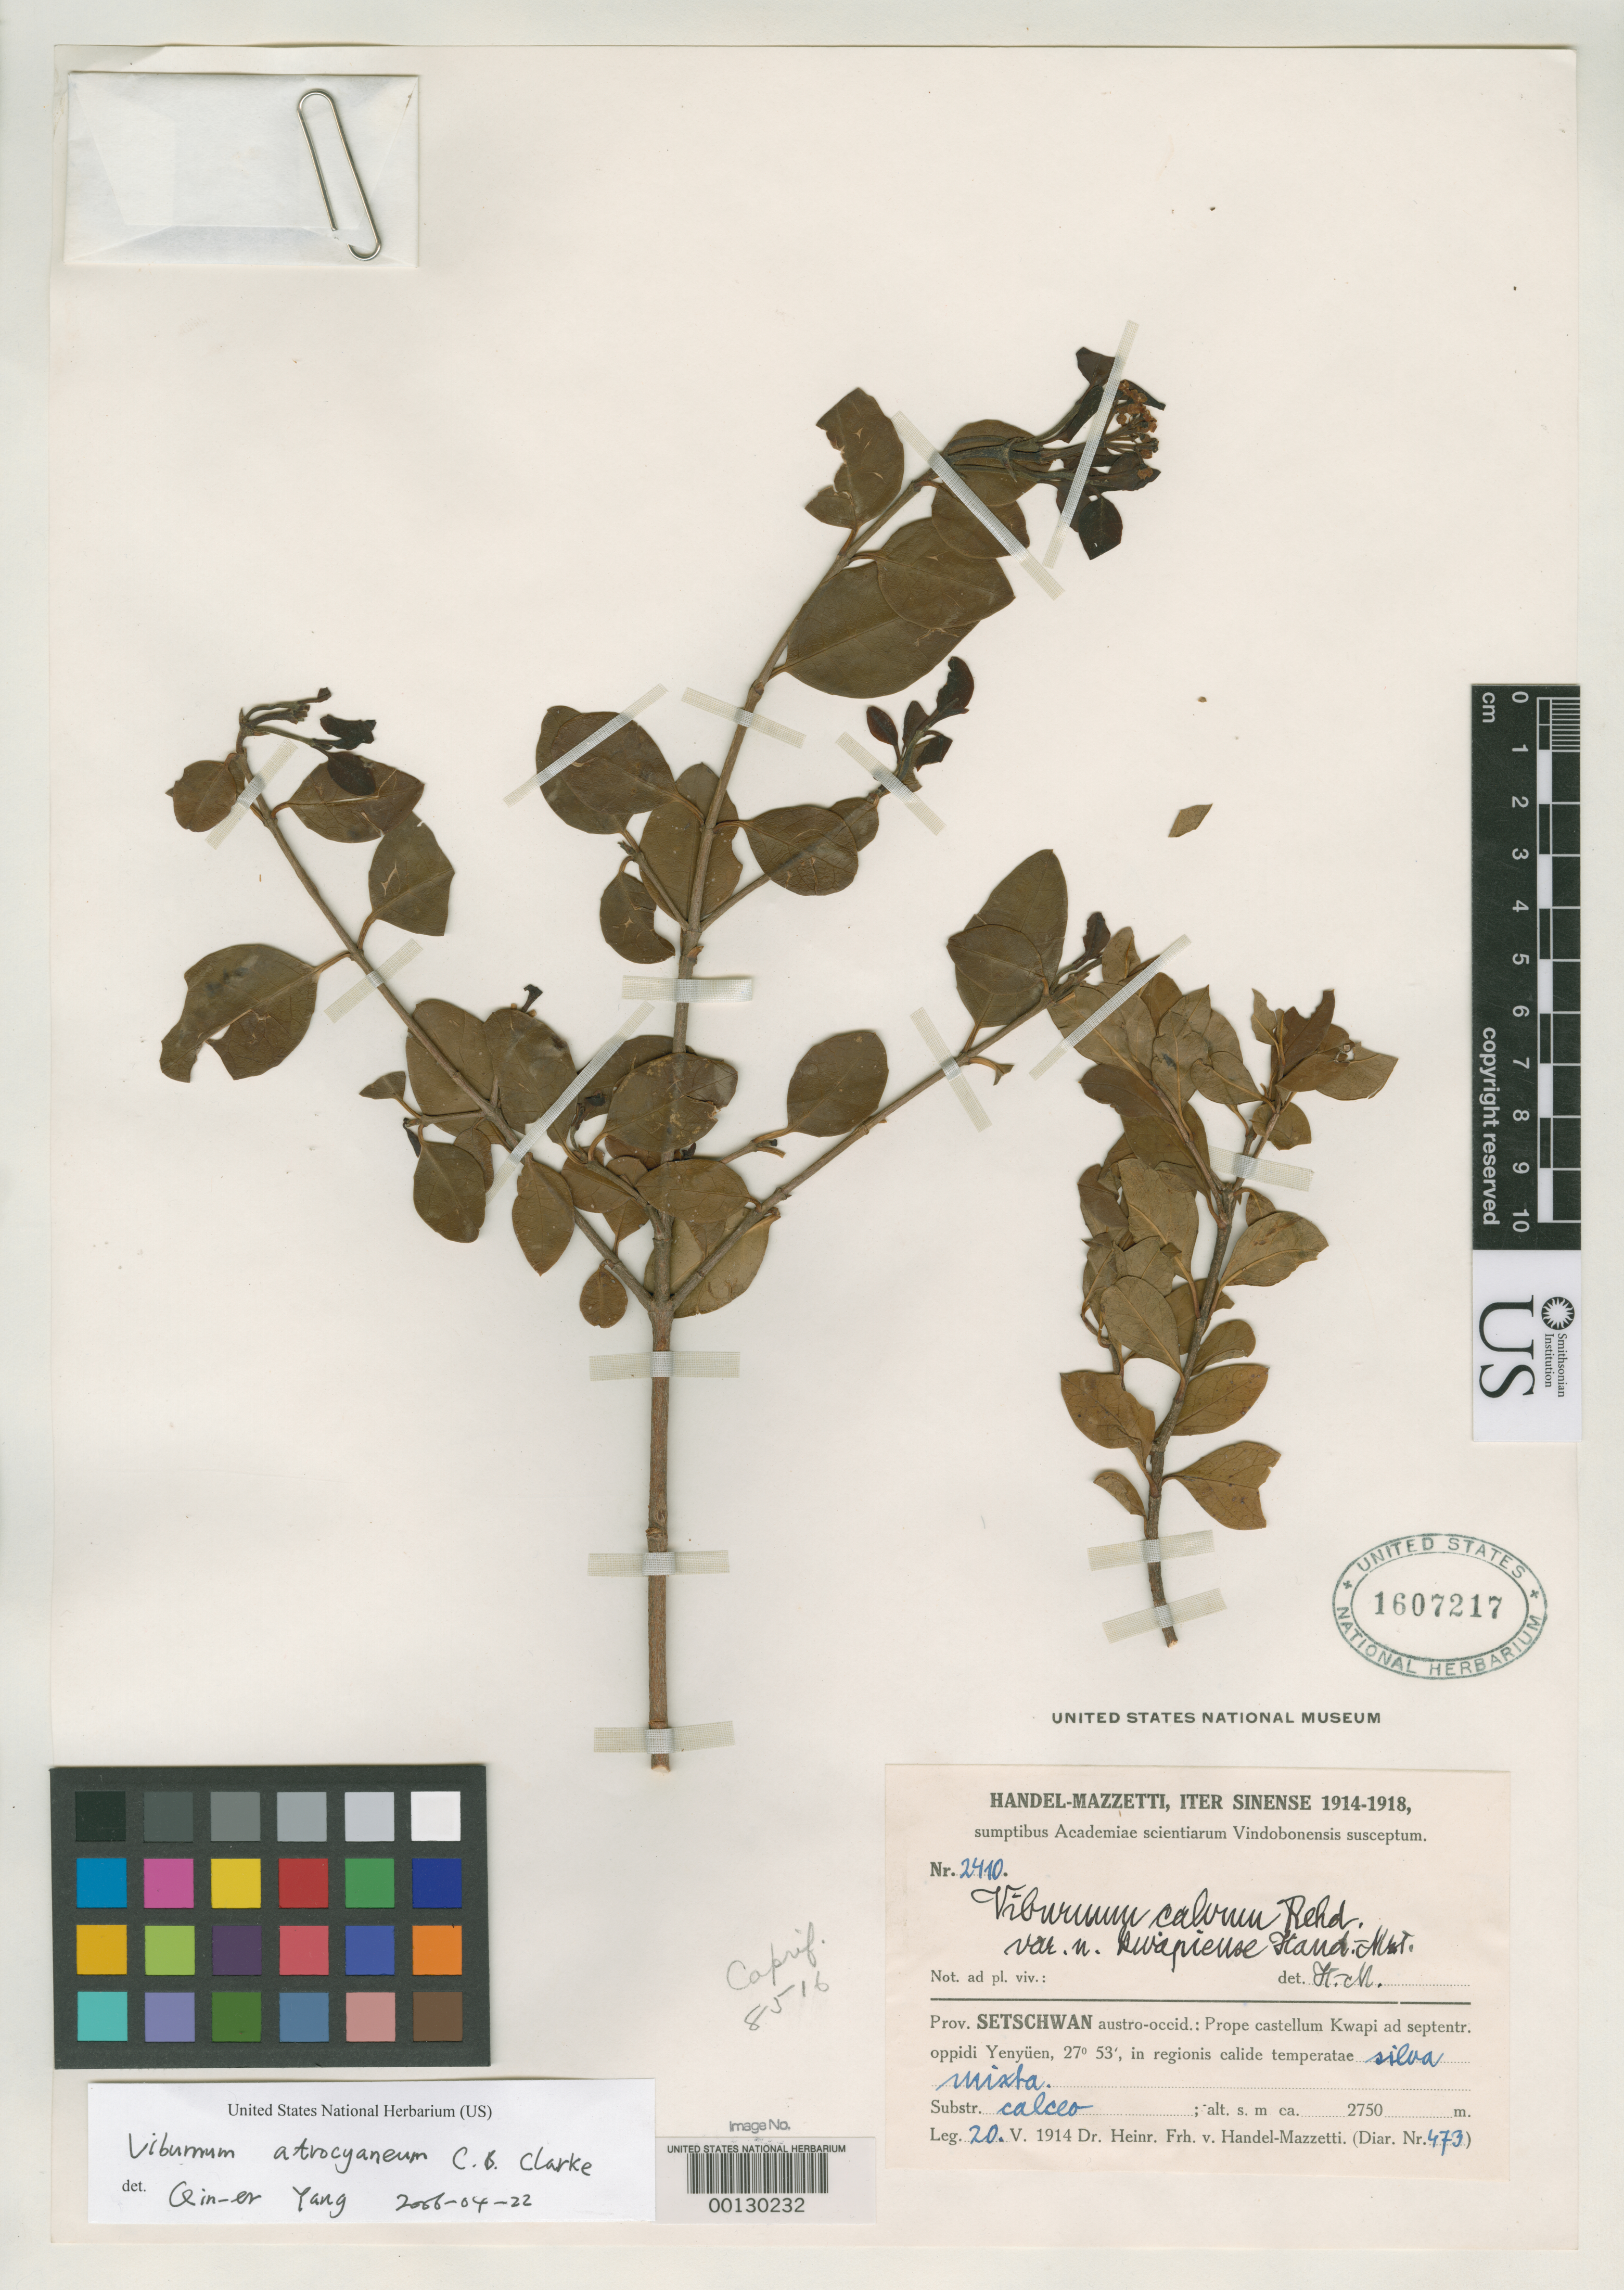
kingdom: Plantae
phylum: Tracheophyta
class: Magnoliopsida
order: Dipsacales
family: Viburnaceae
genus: Viburnum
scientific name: Viburnum calvum var. kwapiense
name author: Hand.-Mazz.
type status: Isotype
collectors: H. Handel-Mazzetti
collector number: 2410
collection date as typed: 20 May 1914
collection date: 1914-05-20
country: China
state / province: Sichuan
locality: Kwapi, Yenyuen.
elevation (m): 2750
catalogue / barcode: US 1607217